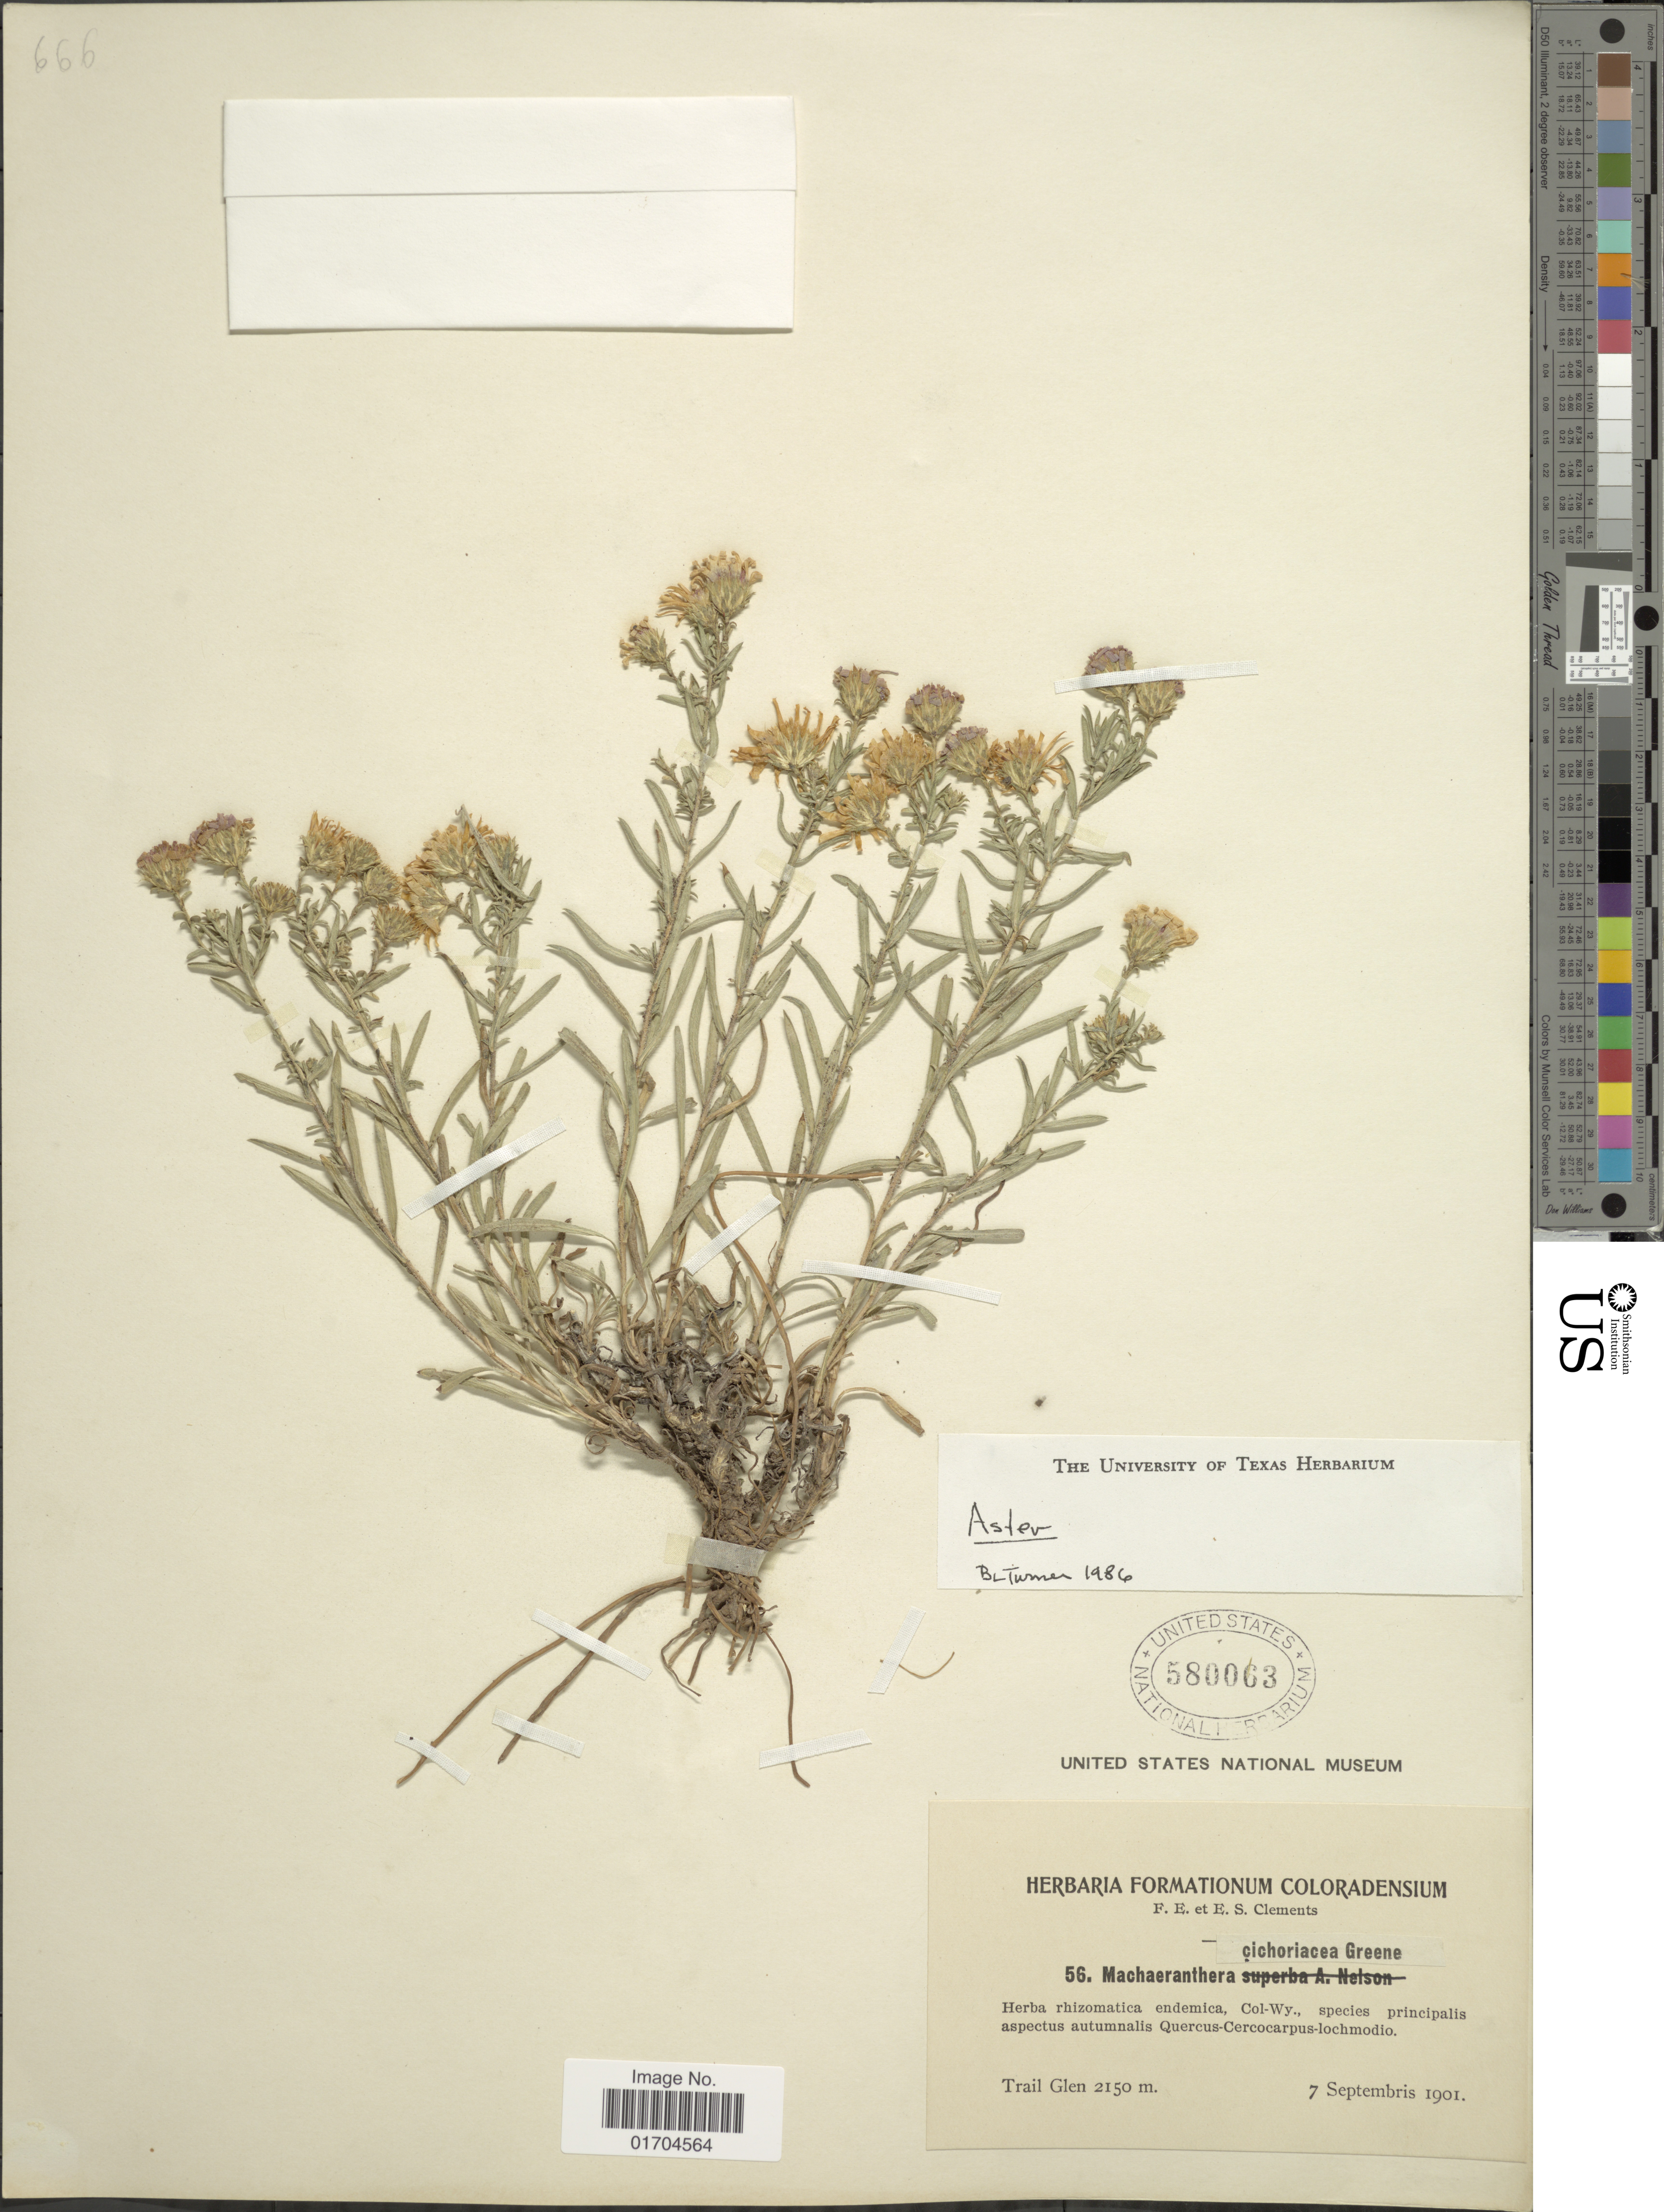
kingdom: Plantae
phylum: Tracheophyta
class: Magnoliopsida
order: Asterales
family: Asteraceae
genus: Symphyotrichum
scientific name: Symphyotrichum sp.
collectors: F. E. Clements & E. S. Clements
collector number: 56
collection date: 1901-09-07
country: United States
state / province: Colorado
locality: Trail Glen.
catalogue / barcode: US 580063